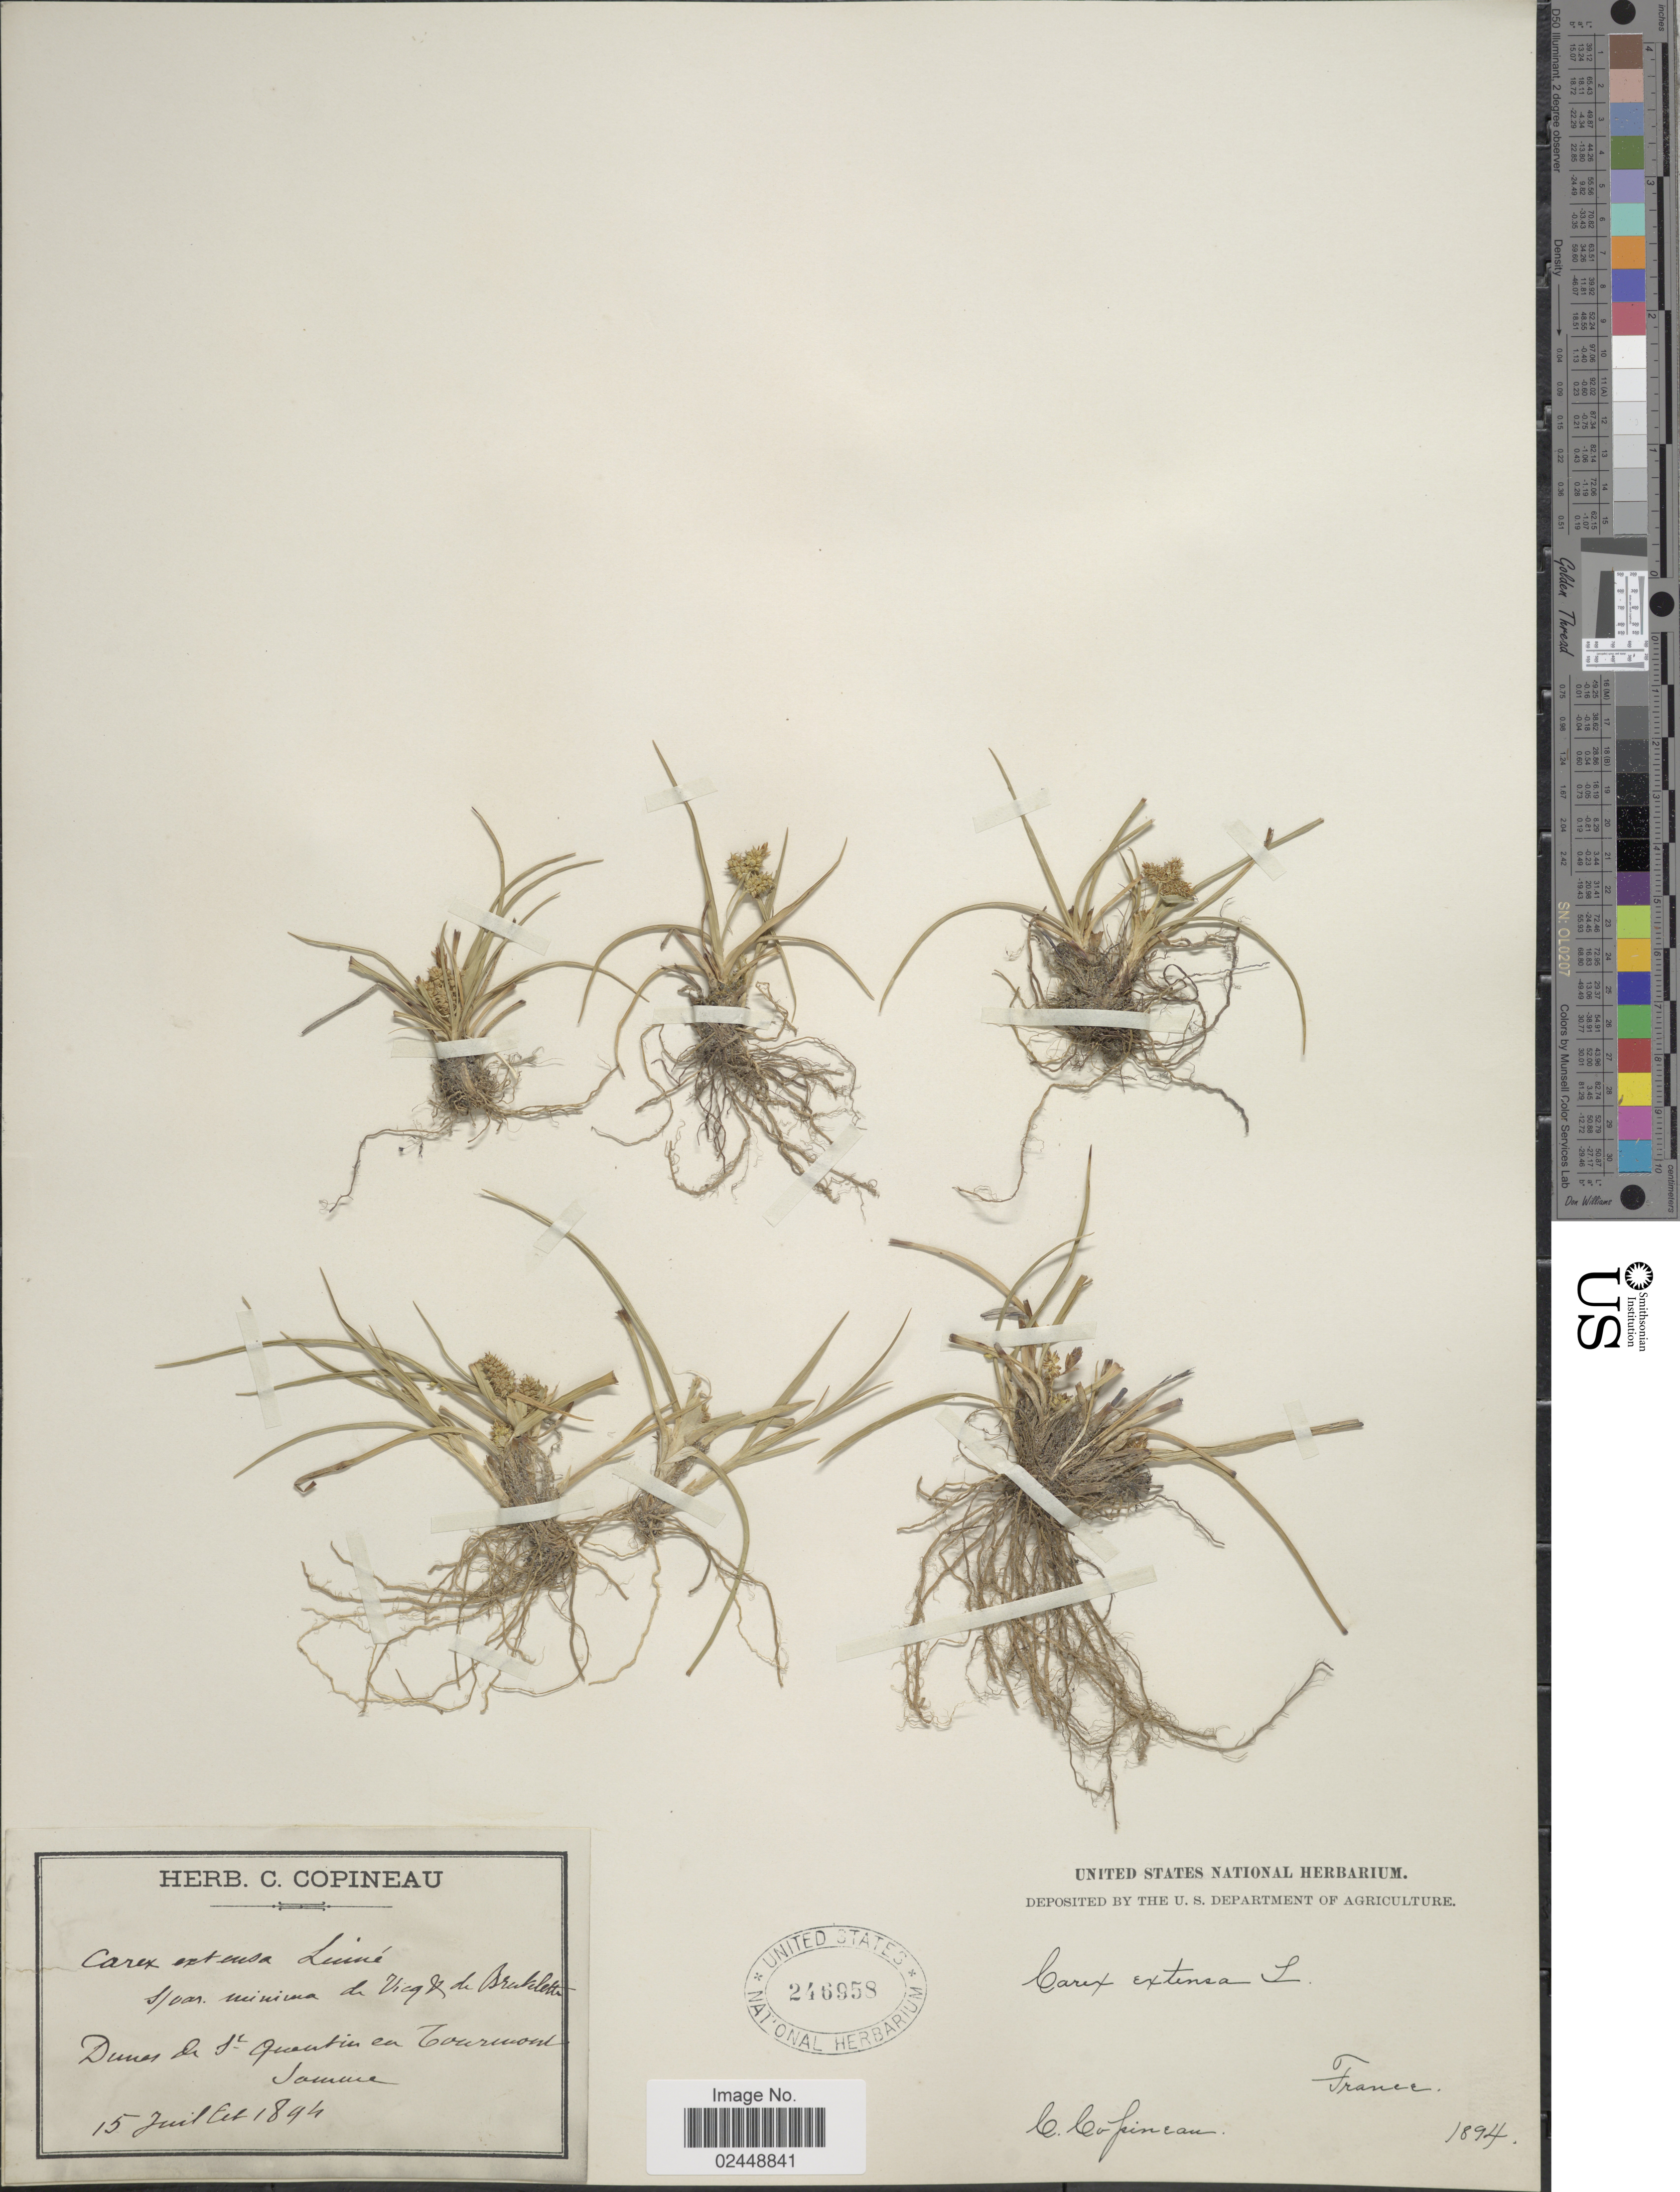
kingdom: Plantae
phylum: Tracheophyta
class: Liliopsida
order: Poales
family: Cyperaceae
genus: Carex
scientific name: Carex extensa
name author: Gooden.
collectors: C. Copineau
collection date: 1894-07-15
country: France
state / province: Hauts-de-France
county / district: Somme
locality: Dunes de St. Quentin en Tourmont, Somme [Dunes of Saint-Quentin-en-Tourmont, Somme]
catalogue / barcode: US 246958